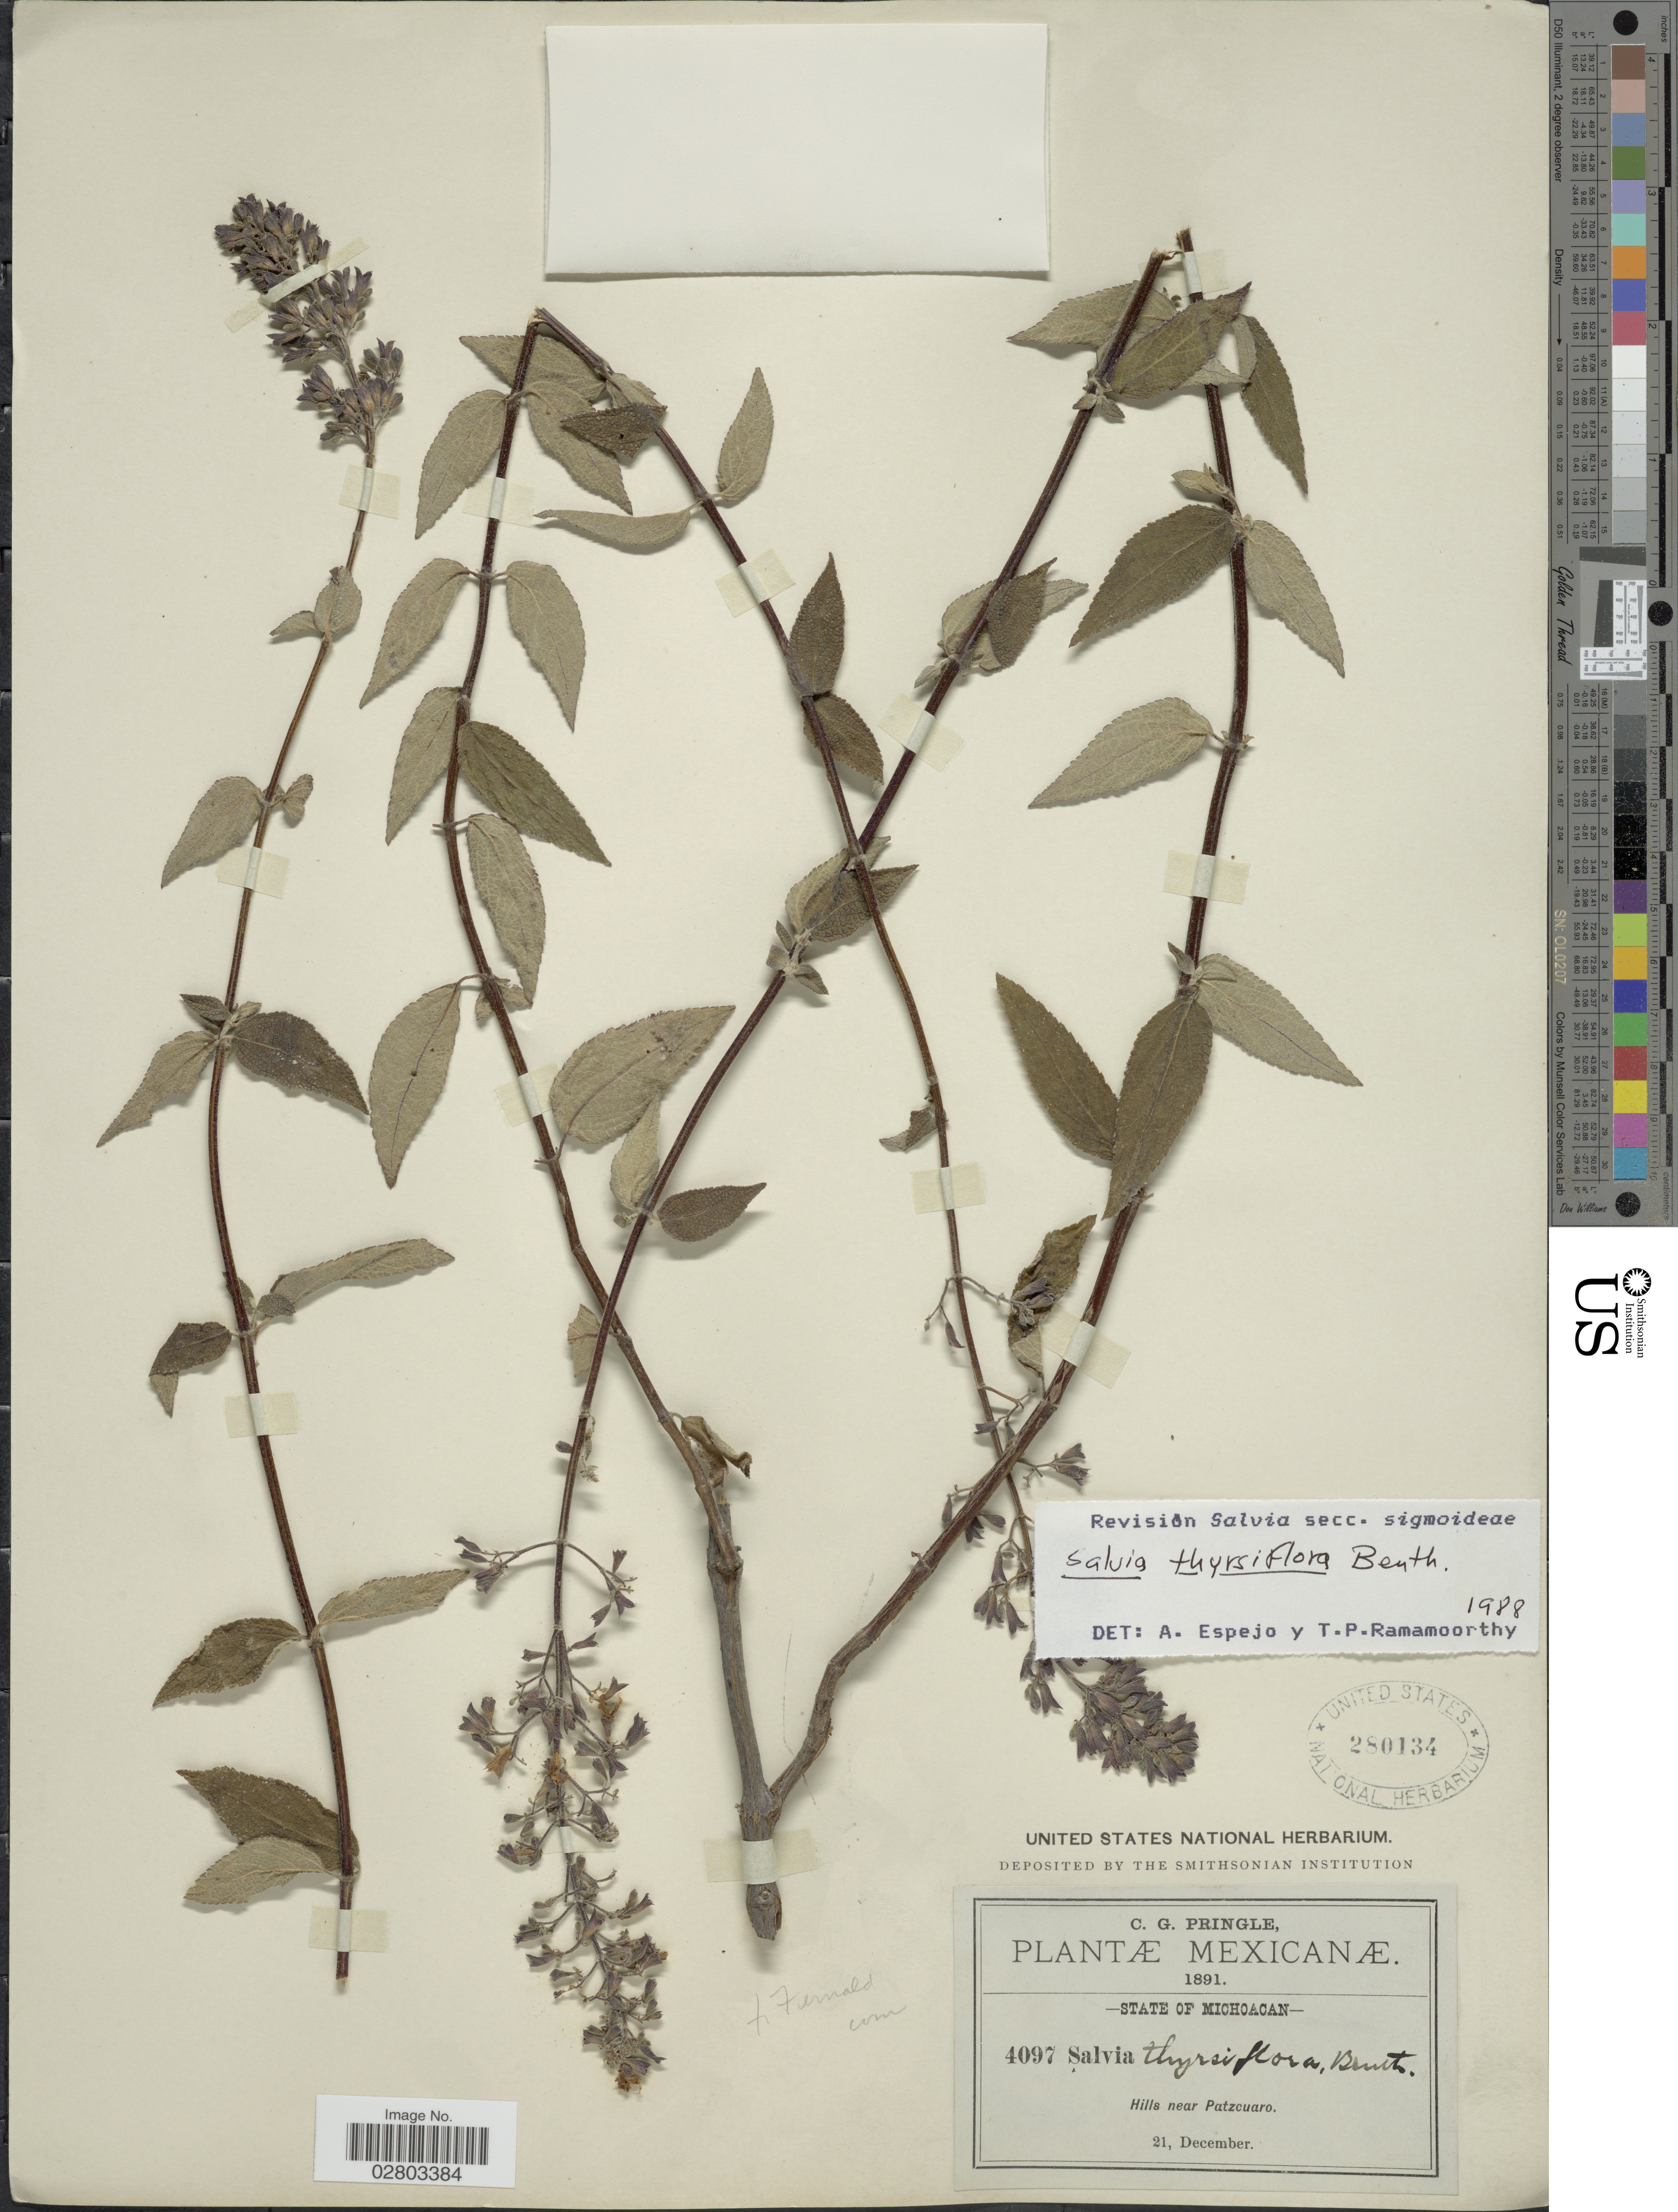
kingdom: Plantae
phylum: Tracheophyta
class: Magnoliopsida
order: Lamiales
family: Lamiaceae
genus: Salvia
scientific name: Salvia thyrsiflora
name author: Benth.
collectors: C. G. Pringle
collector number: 4097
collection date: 1891-12-21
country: Mexico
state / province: Michoacán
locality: Hills near Patzcuaro.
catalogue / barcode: US 280134